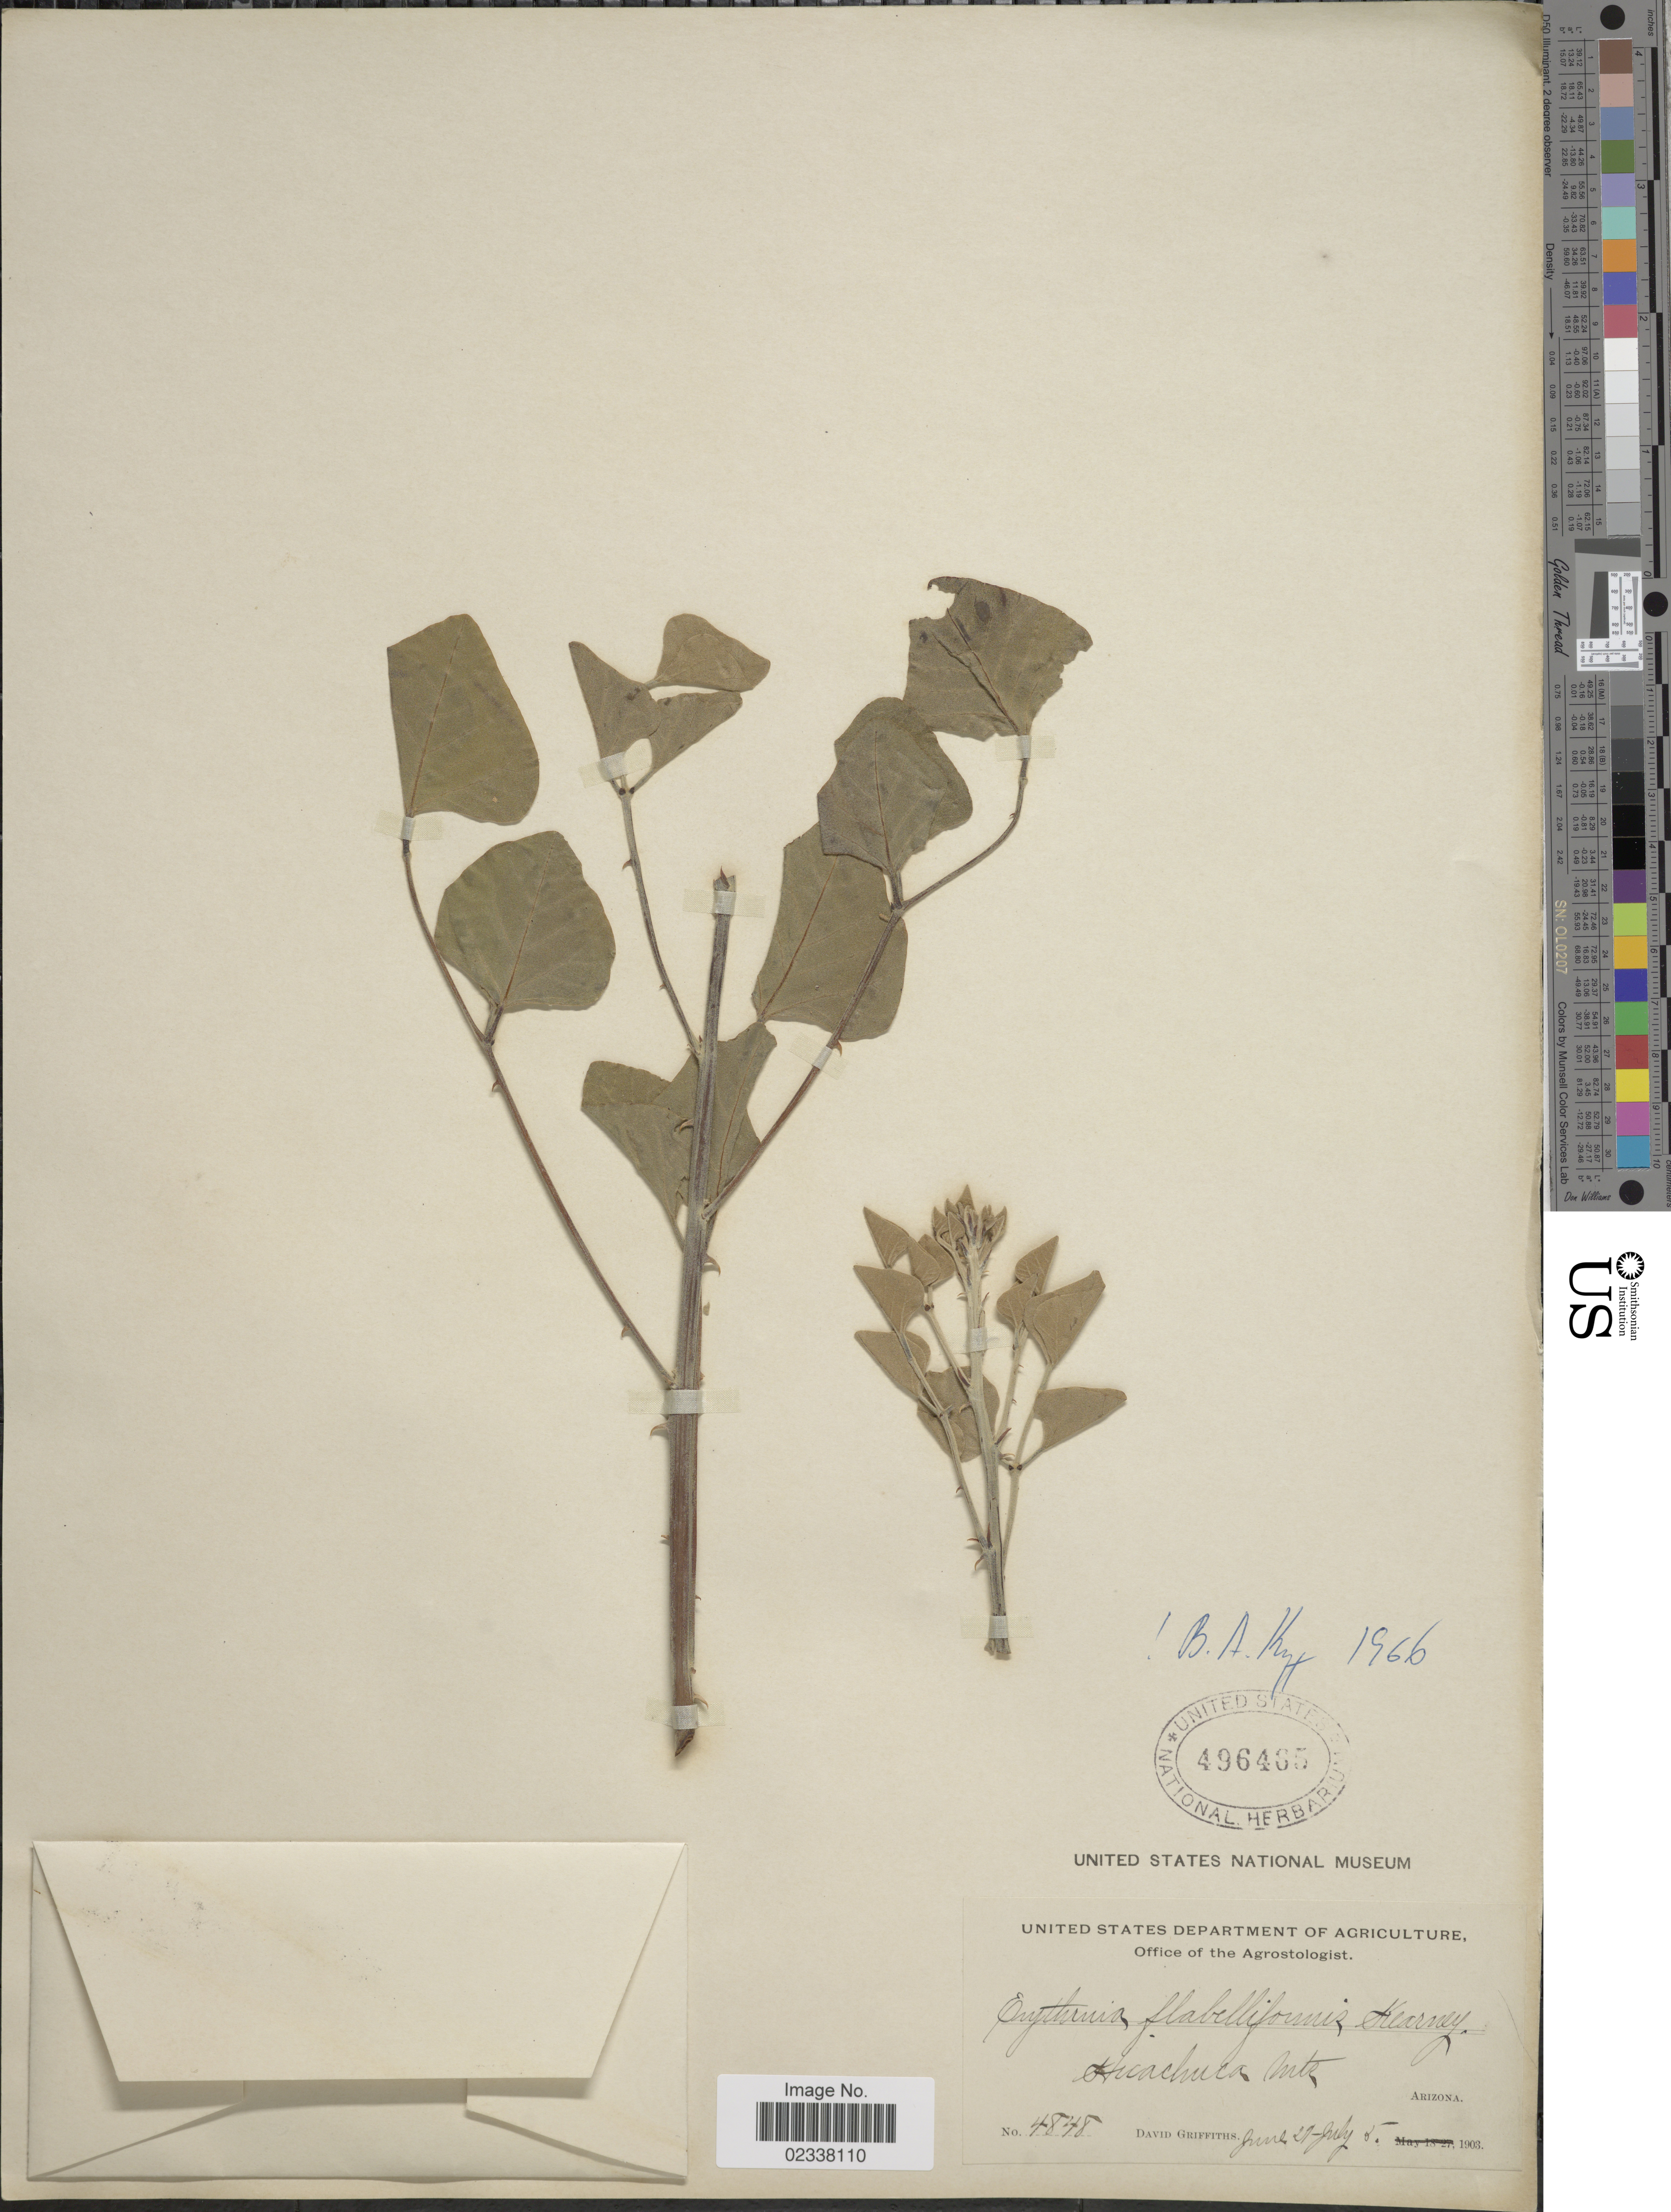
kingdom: Plantae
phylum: Tracheophyta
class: Magnoliopsida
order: Fabales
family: Fabaceae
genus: Erythrina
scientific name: Erythrina flabelliformis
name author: Kearney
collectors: D. Griffiths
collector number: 4848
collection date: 1903-06-27/1903-07-05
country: United States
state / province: Arizona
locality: Huachuca Mts.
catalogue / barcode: US 496465